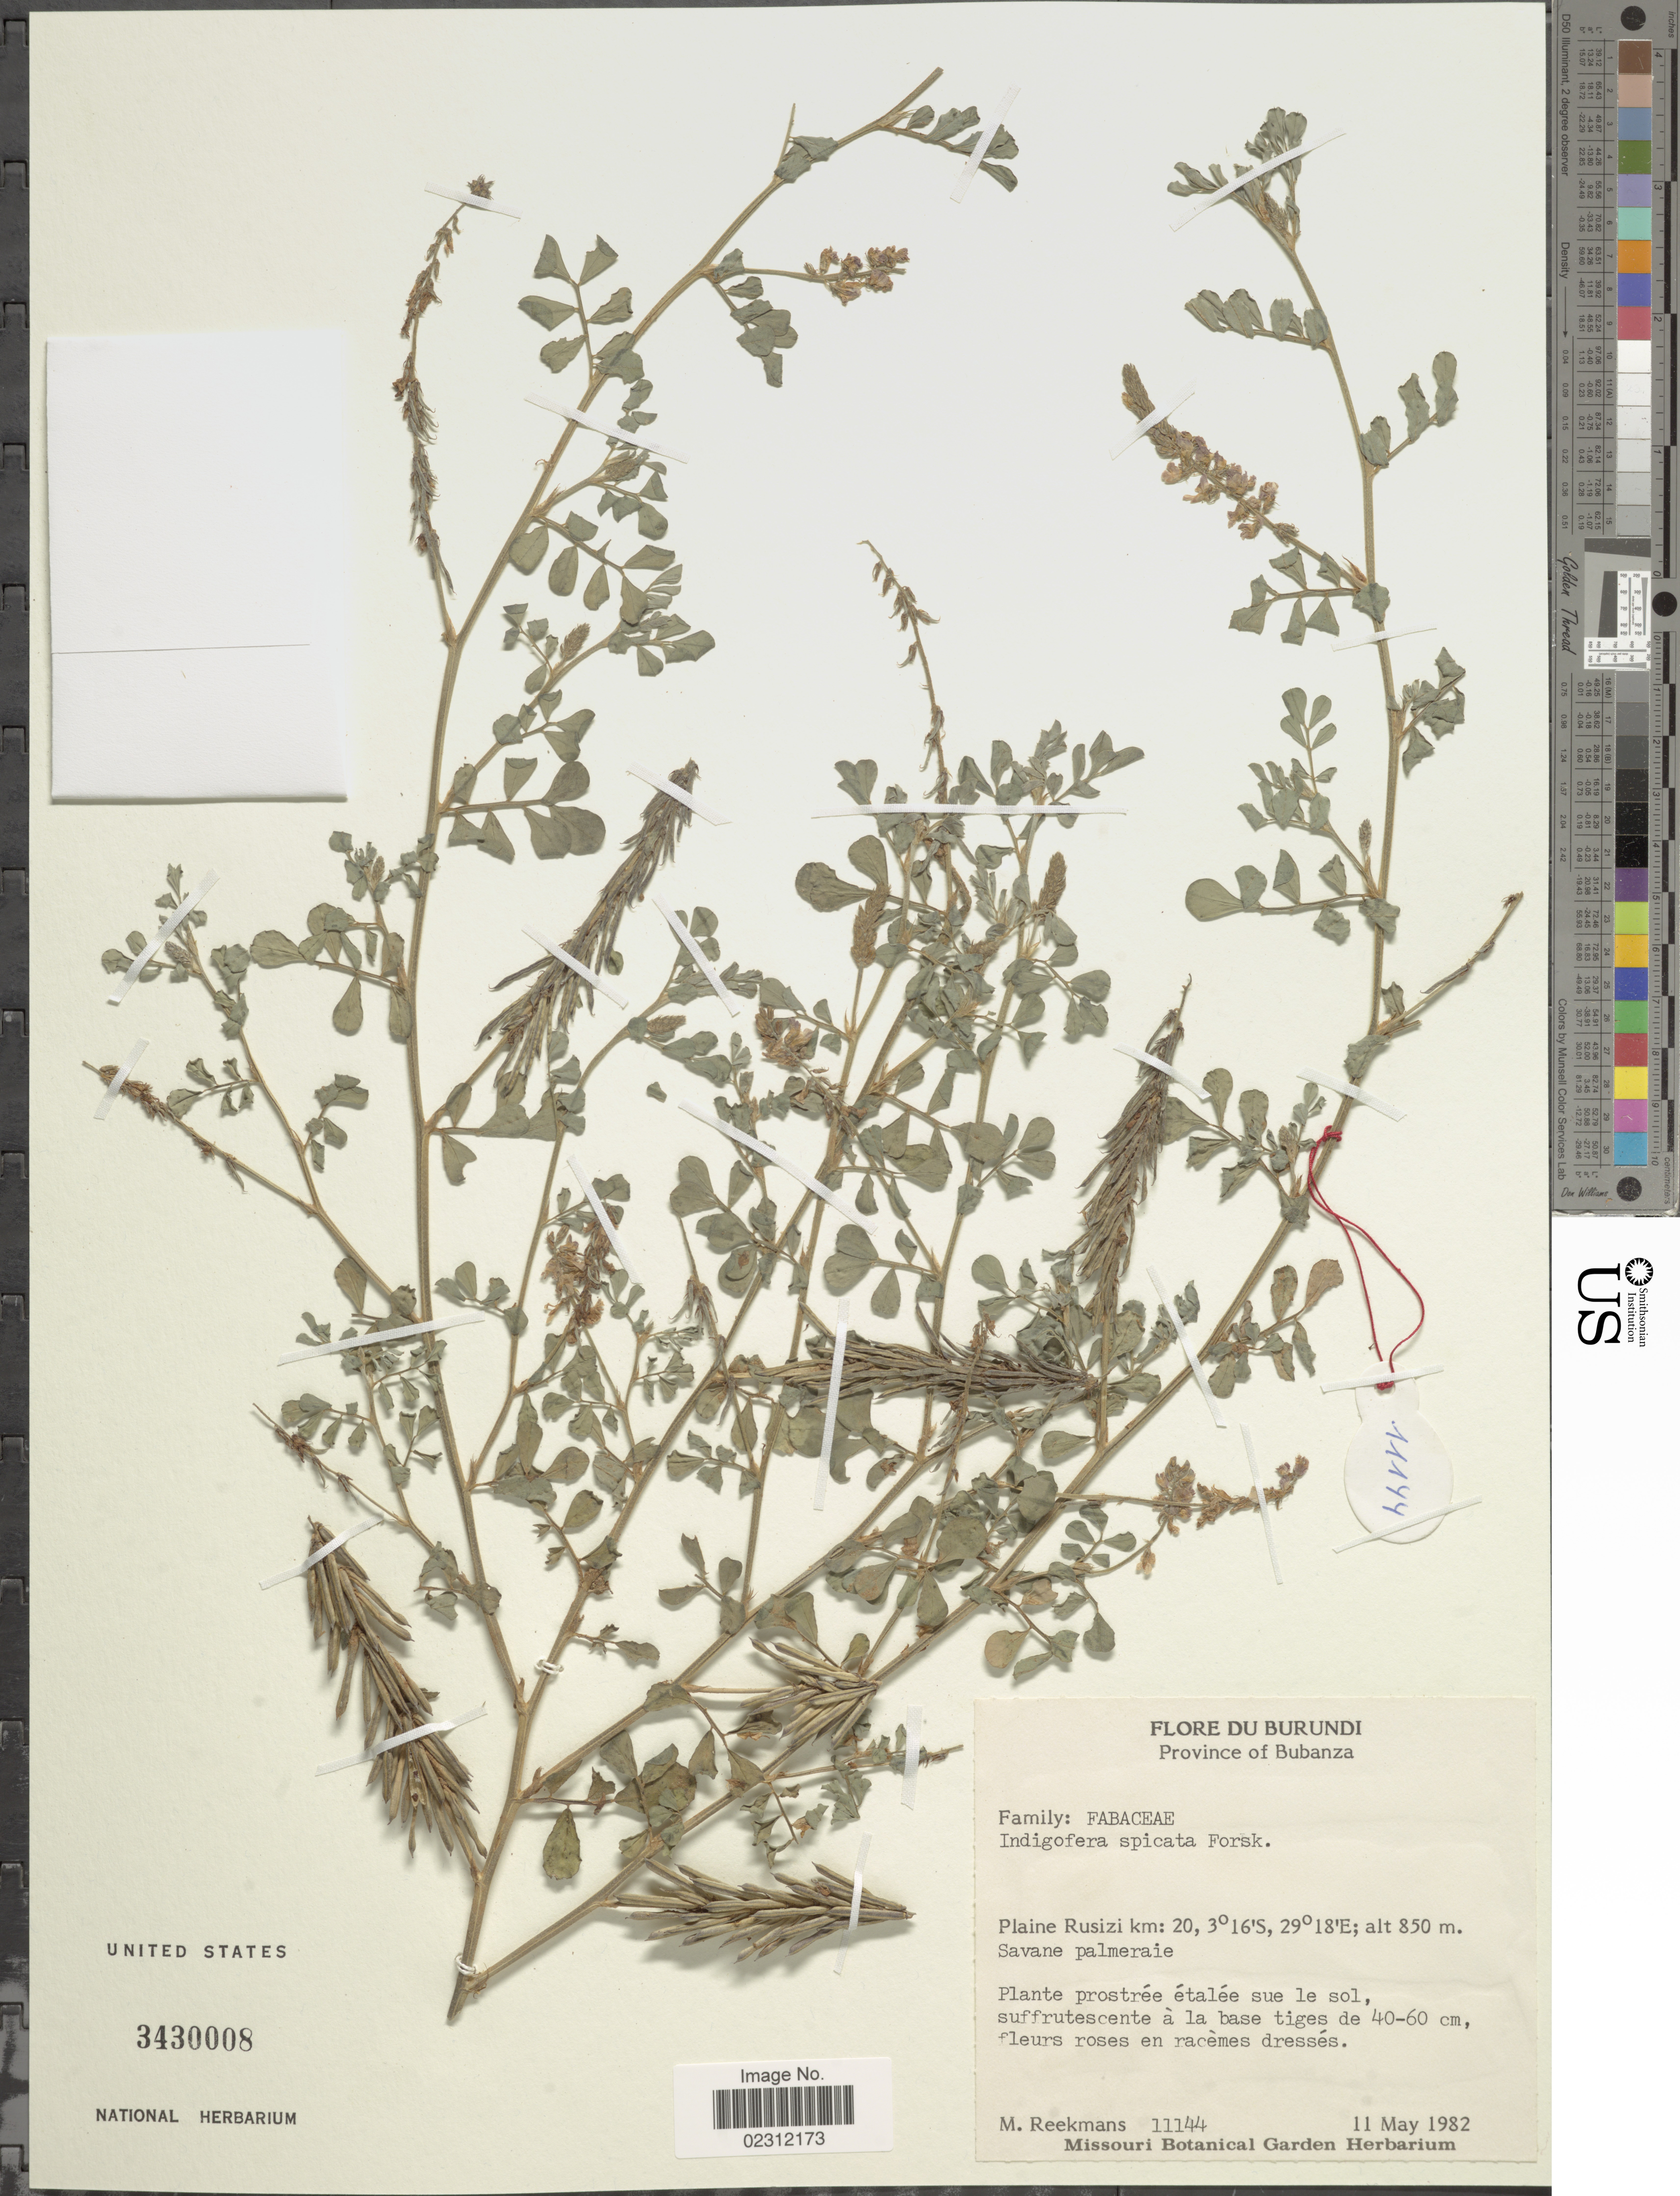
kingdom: Plantae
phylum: Tracheophyta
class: Magnoliopsida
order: Fabales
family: Fabaceae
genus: Indigofera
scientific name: Indigofera spicata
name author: Forssk.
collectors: M. Reekmans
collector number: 11144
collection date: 1982-05-11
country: Burundi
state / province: Bubanza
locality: Plaine Rusizi km: 20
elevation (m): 850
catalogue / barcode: US 3430008